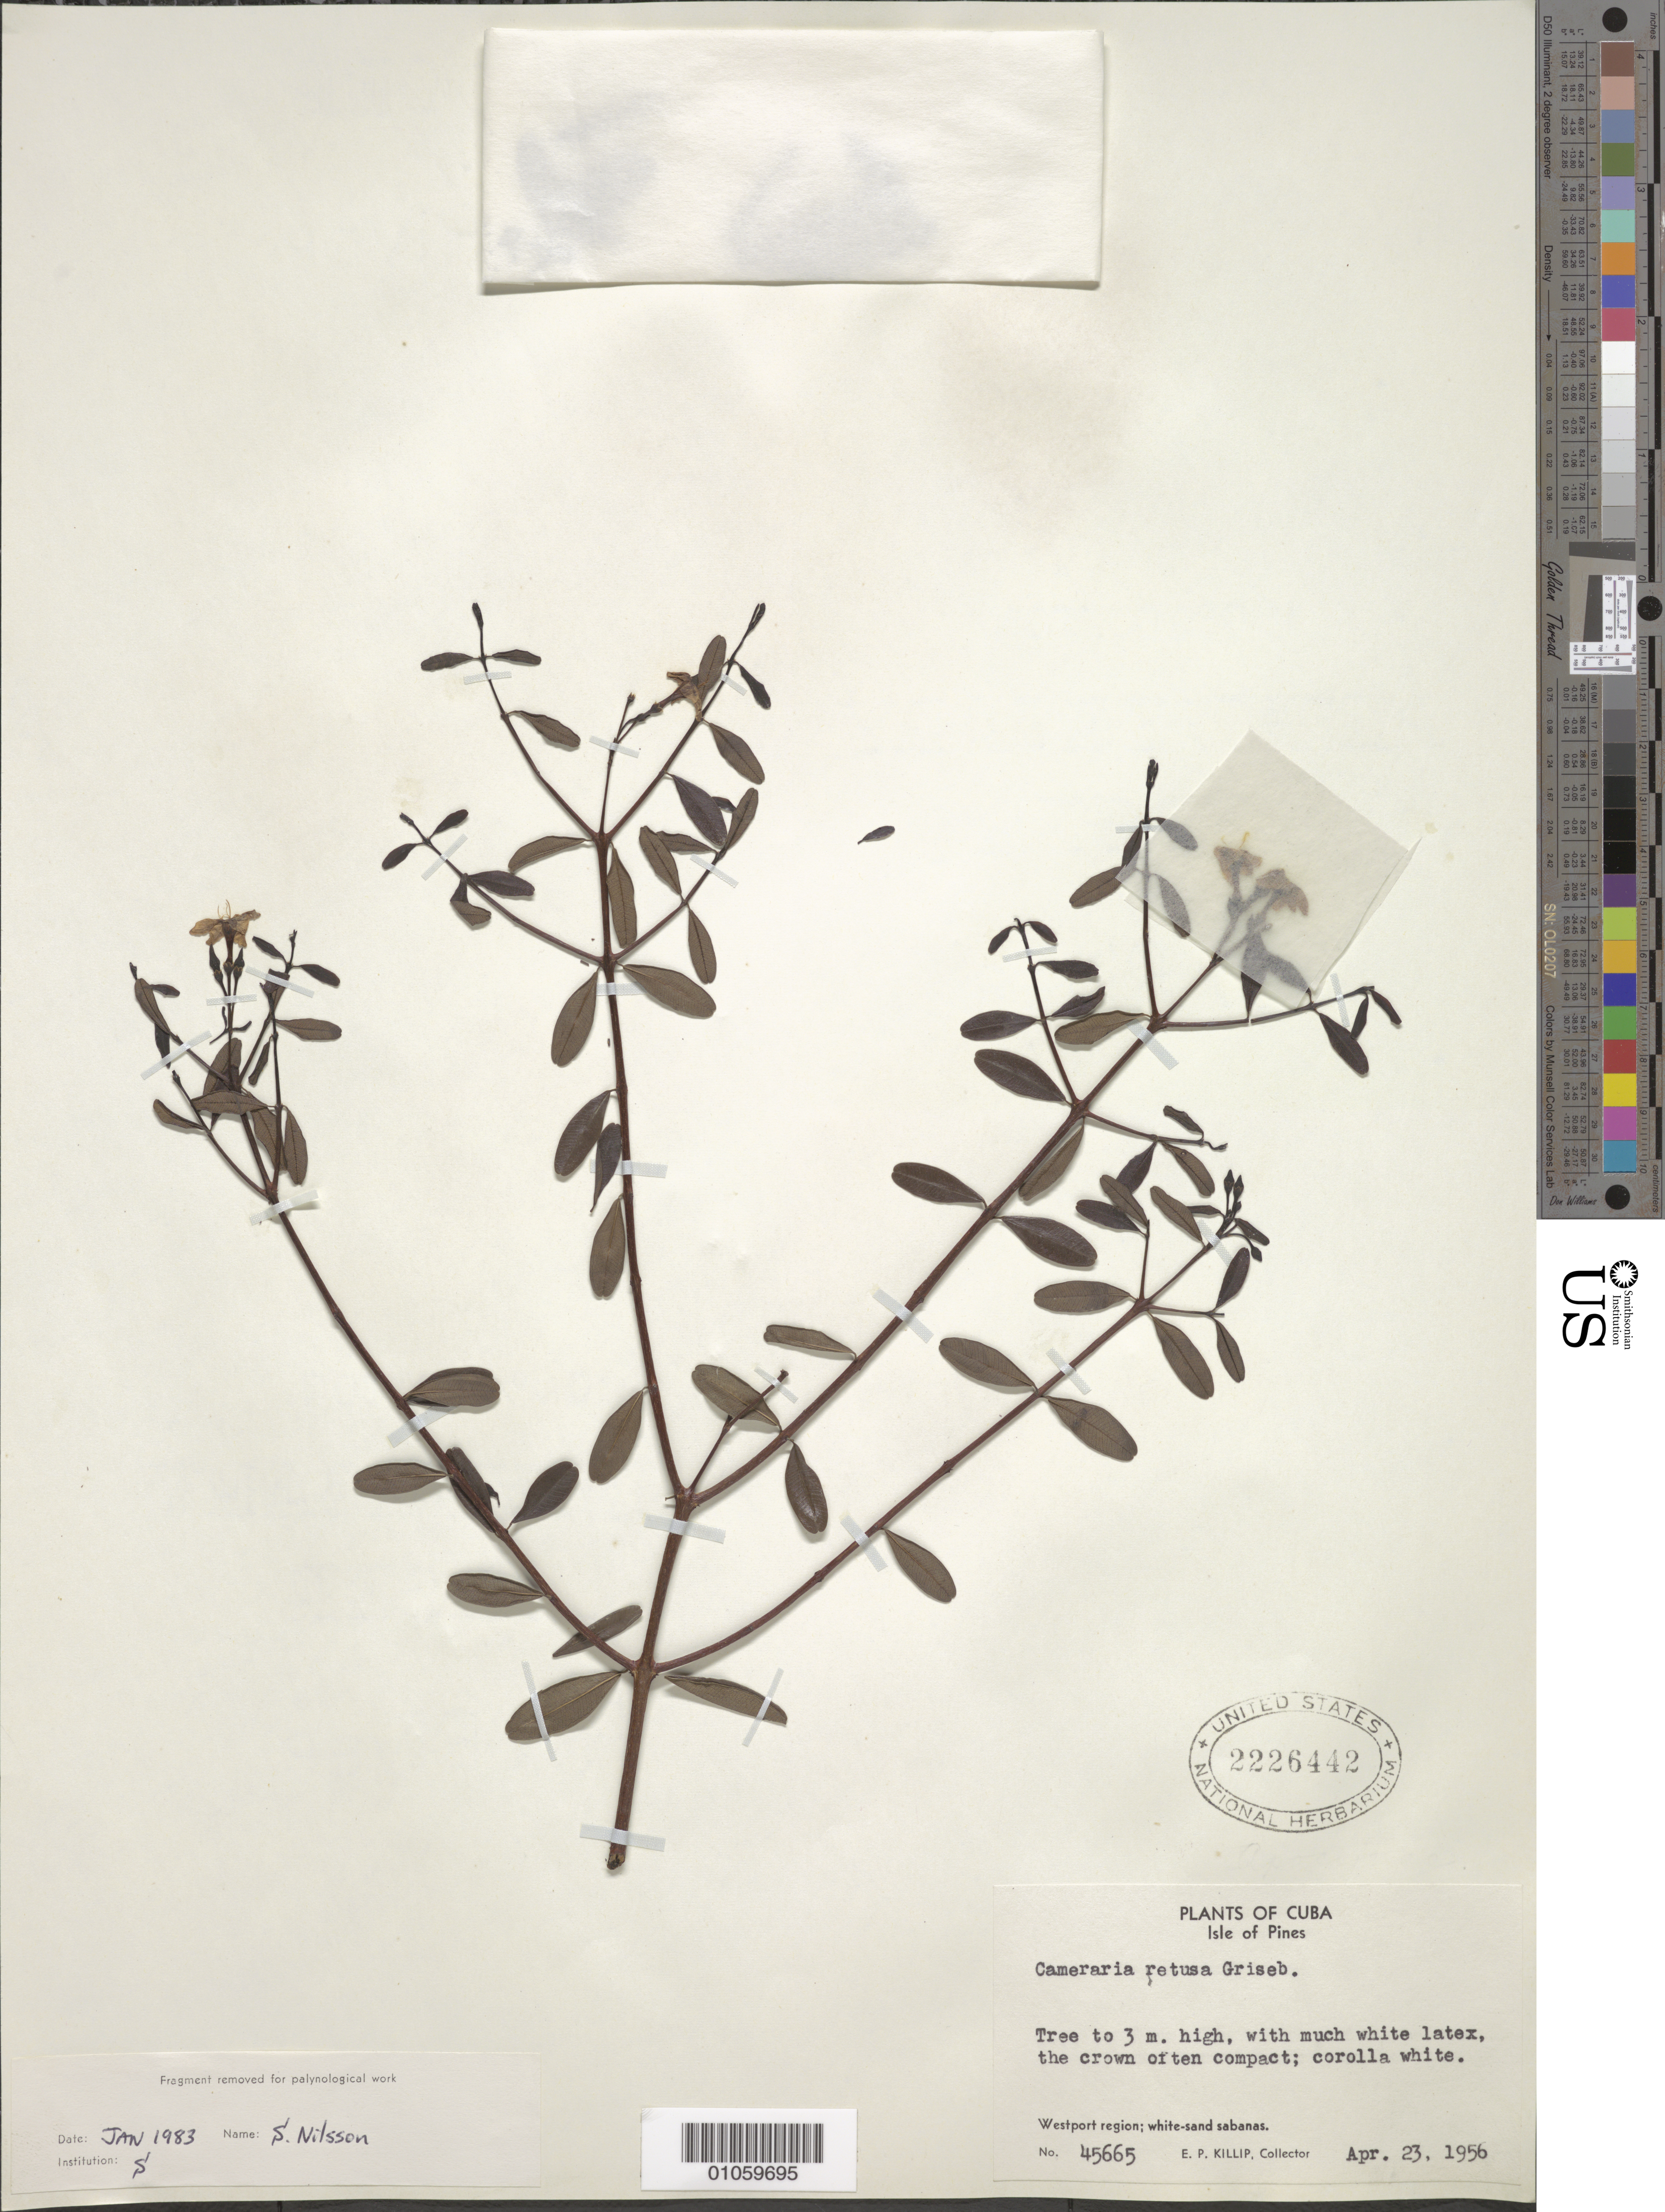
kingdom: Plantae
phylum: Tracheophyta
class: Magnoliopsida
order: Gentianales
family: Apocynaceae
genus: Cameraria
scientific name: Cameraria retusa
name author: Griseb.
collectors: E. P. Killip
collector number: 45665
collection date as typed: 23 Apr 1956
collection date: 1956-04-23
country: Cuba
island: Isla de la Juventud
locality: Westport region: white-sand sabanas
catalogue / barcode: US 2226442